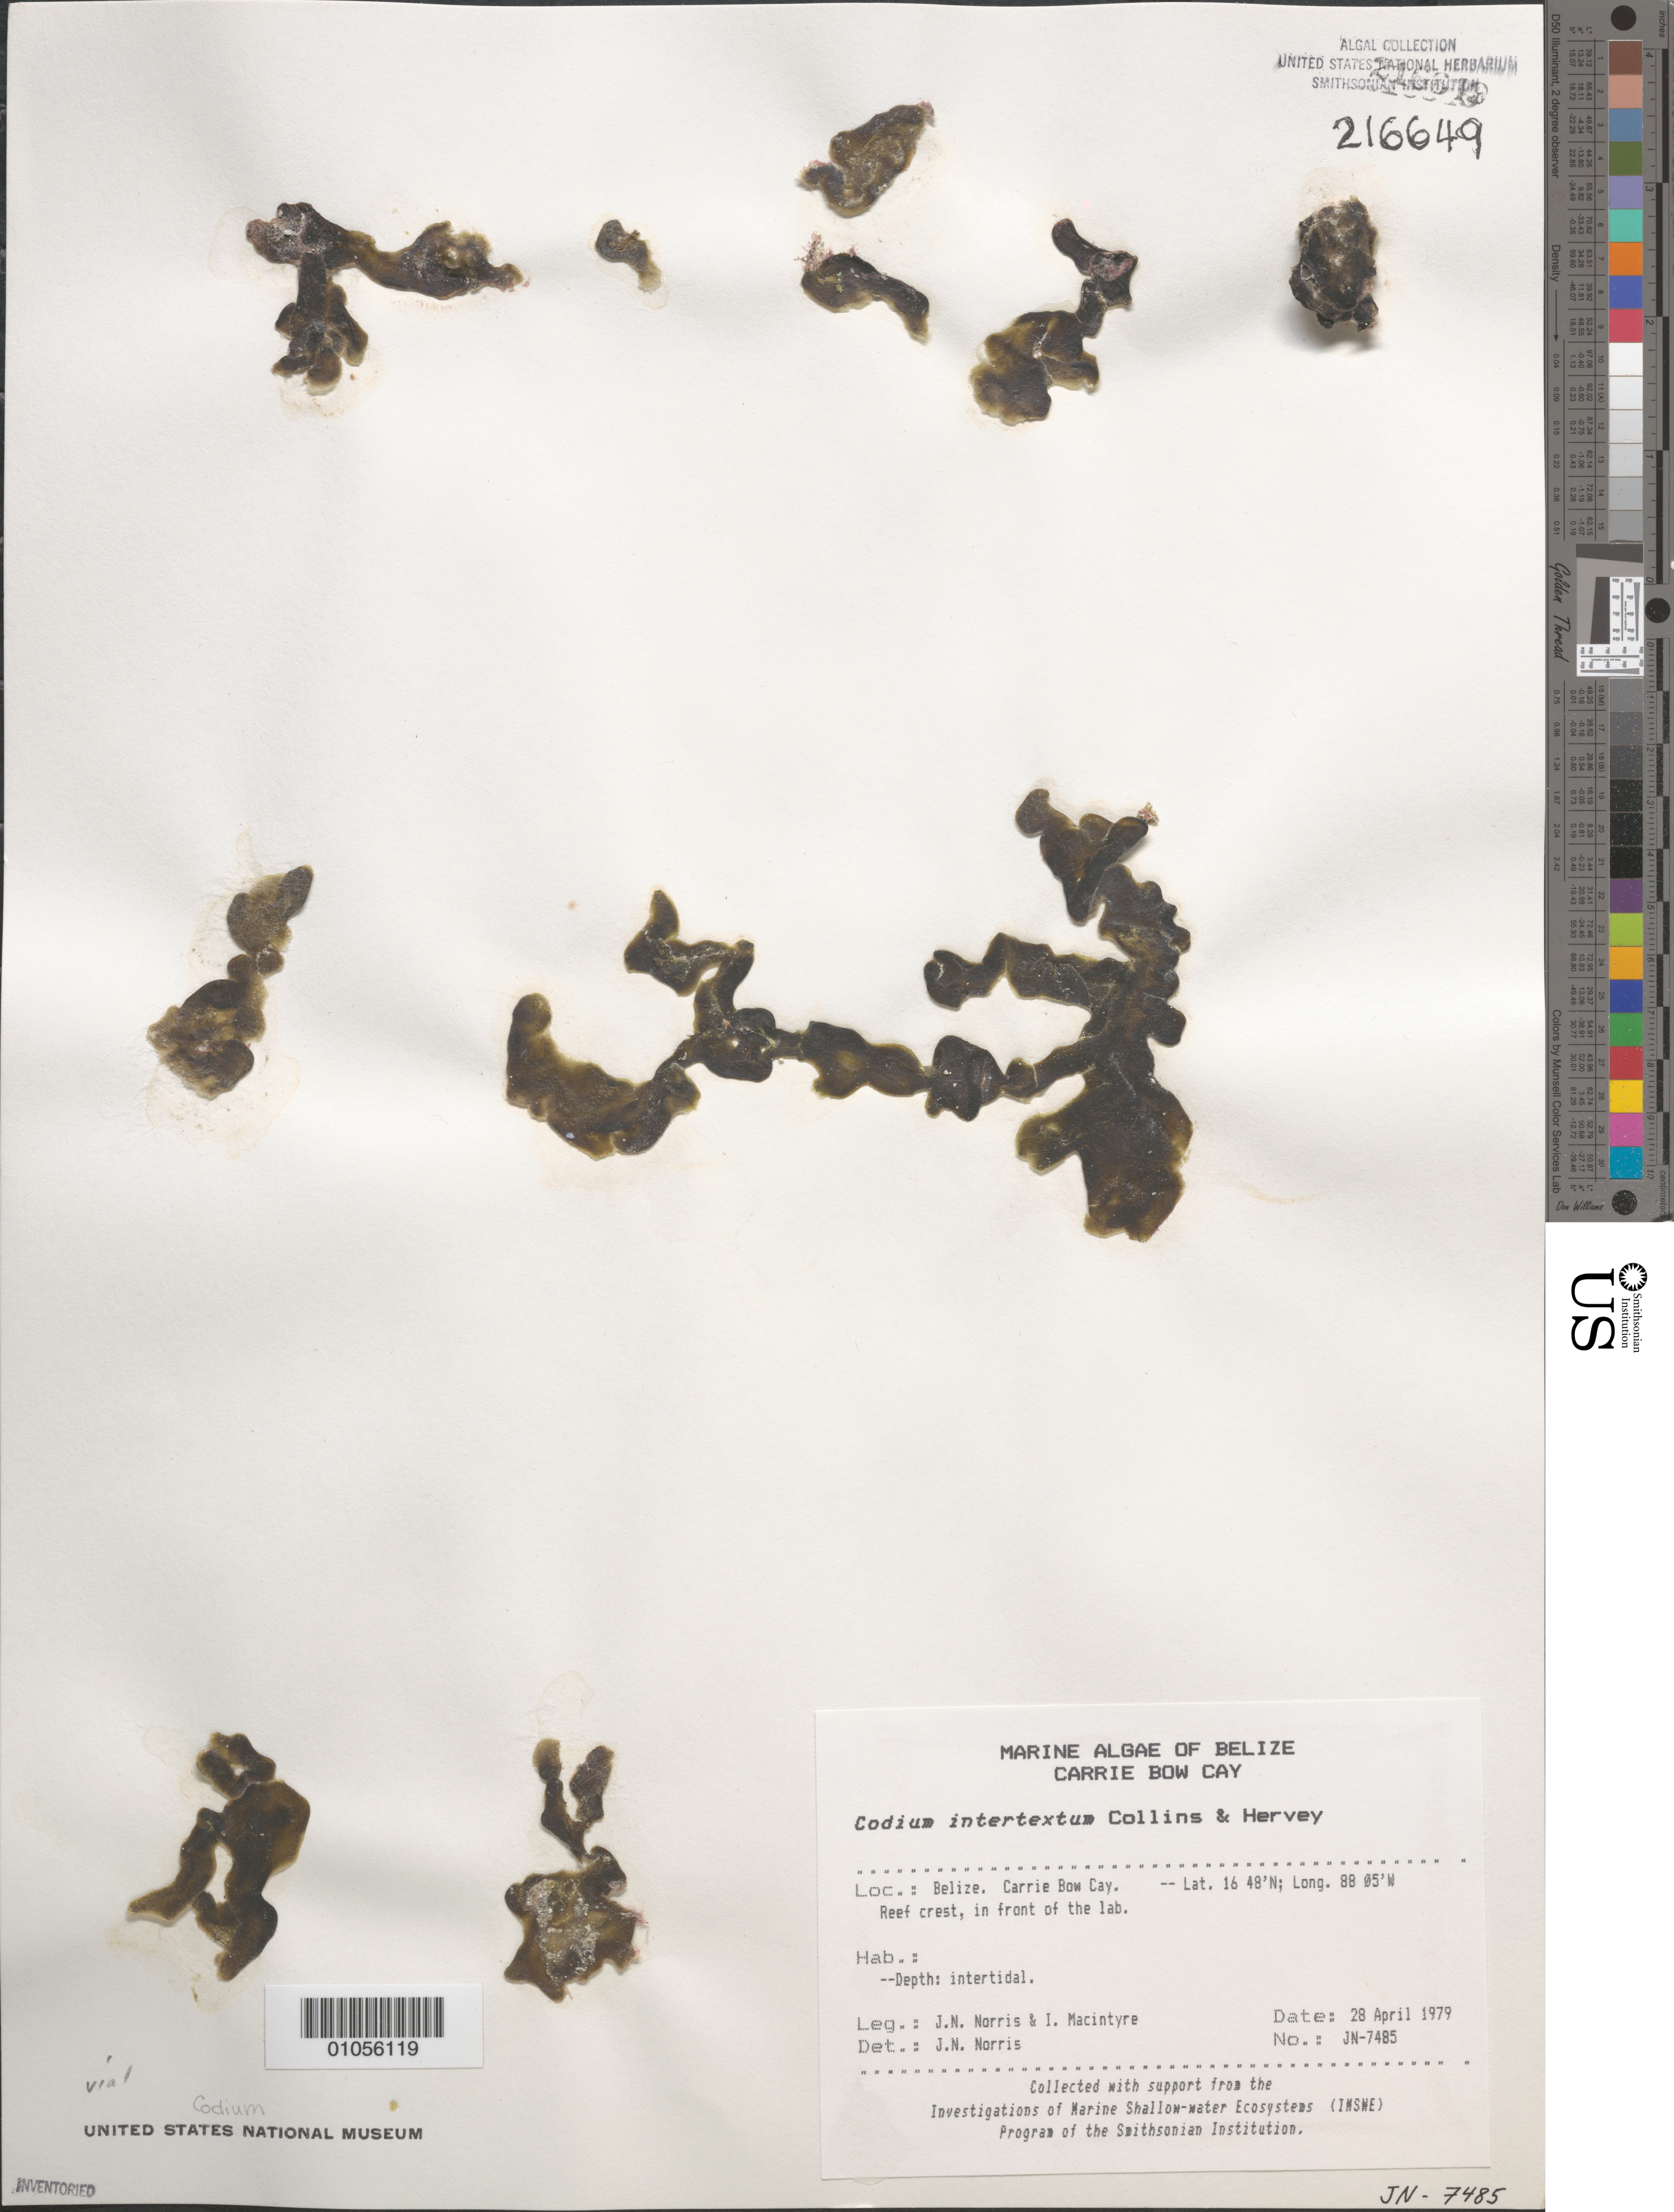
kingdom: Plantae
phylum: Chlorophyta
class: Ulvophyceae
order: Bryopsidales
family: Codiaceae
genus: Codium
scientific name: Codium intertextum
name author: Collins & Herv.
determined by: Norris, James N.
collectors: J. N. Norris & I. Macintyre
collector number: JN-7485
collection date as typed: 28 Apr 1979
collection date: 1979-04-28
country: Belize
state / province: Stann Creek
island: Carrie Bow Cay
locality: Reef crest in front of the laboratory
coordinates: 16 48'N, 88 05'W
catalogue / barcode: US 216649